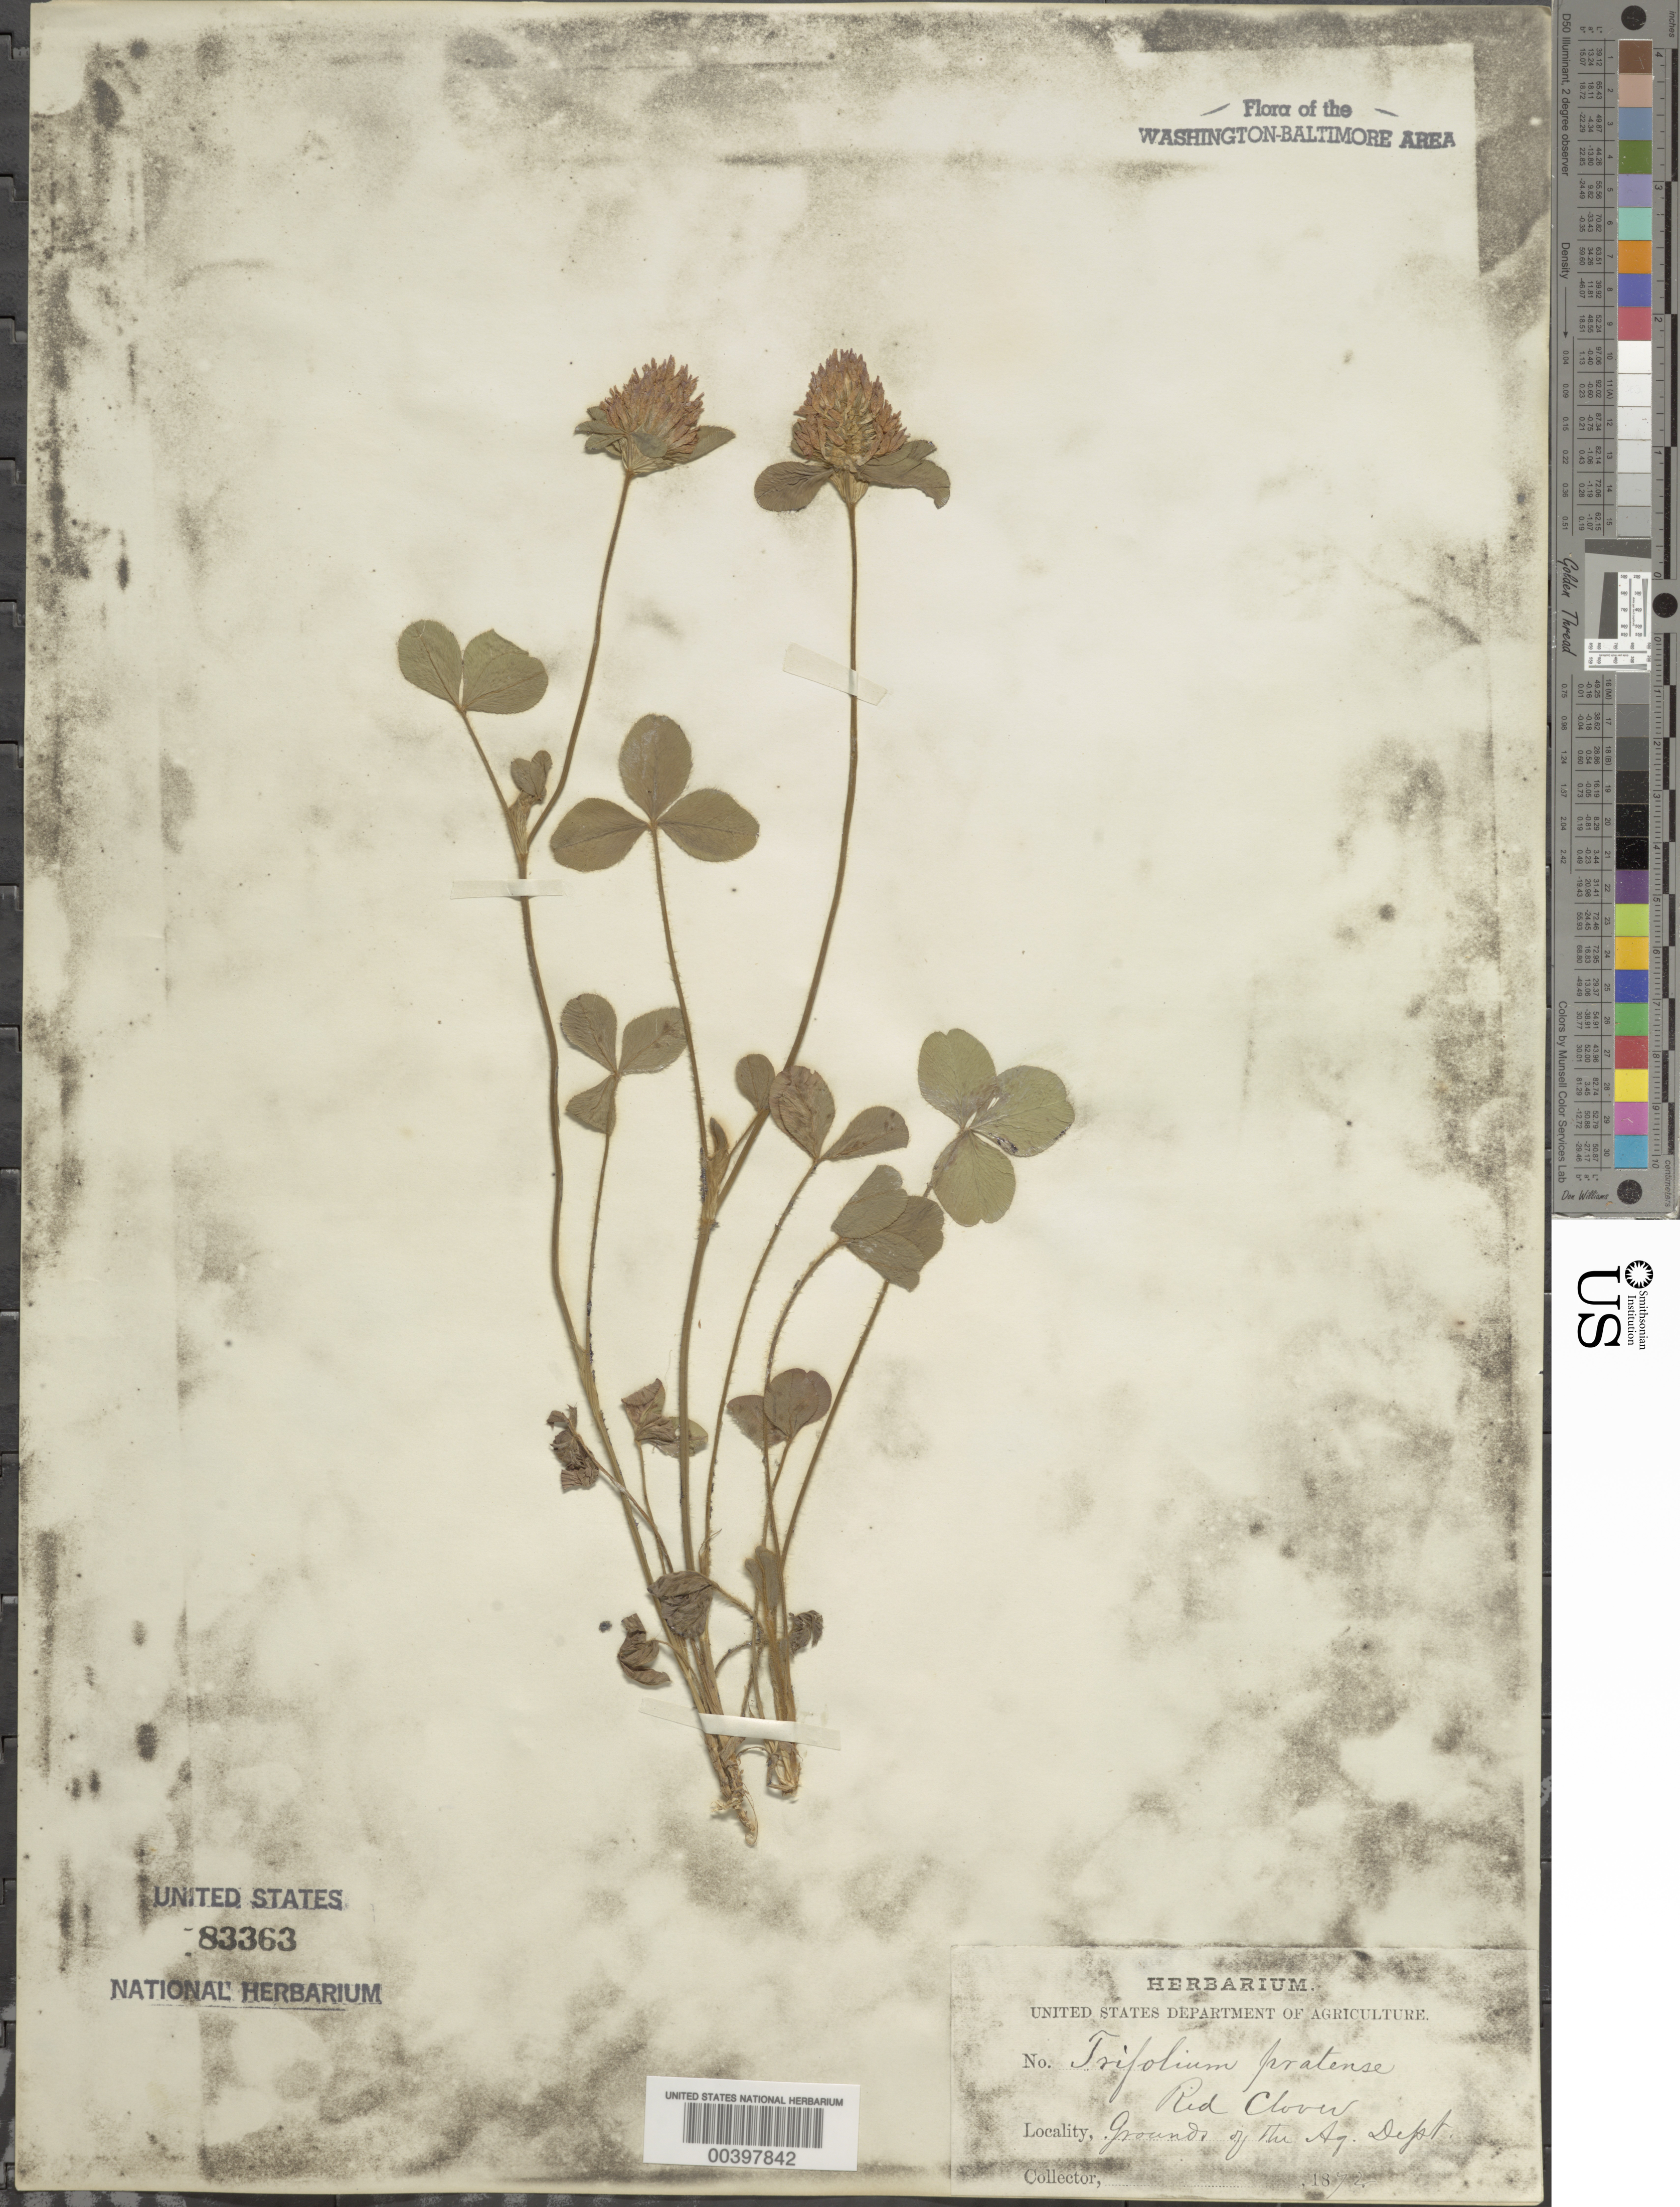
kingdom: Plantae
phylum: Tracheophyta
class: Magnoliopsida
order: Fabales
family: Fabaceae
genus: Trifolium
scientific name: Trifolium pratense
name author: L.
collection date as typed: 1872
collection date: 1872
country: United States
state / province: District of Columbia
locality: Dept of Agriculture grounds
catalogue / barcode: US 83363